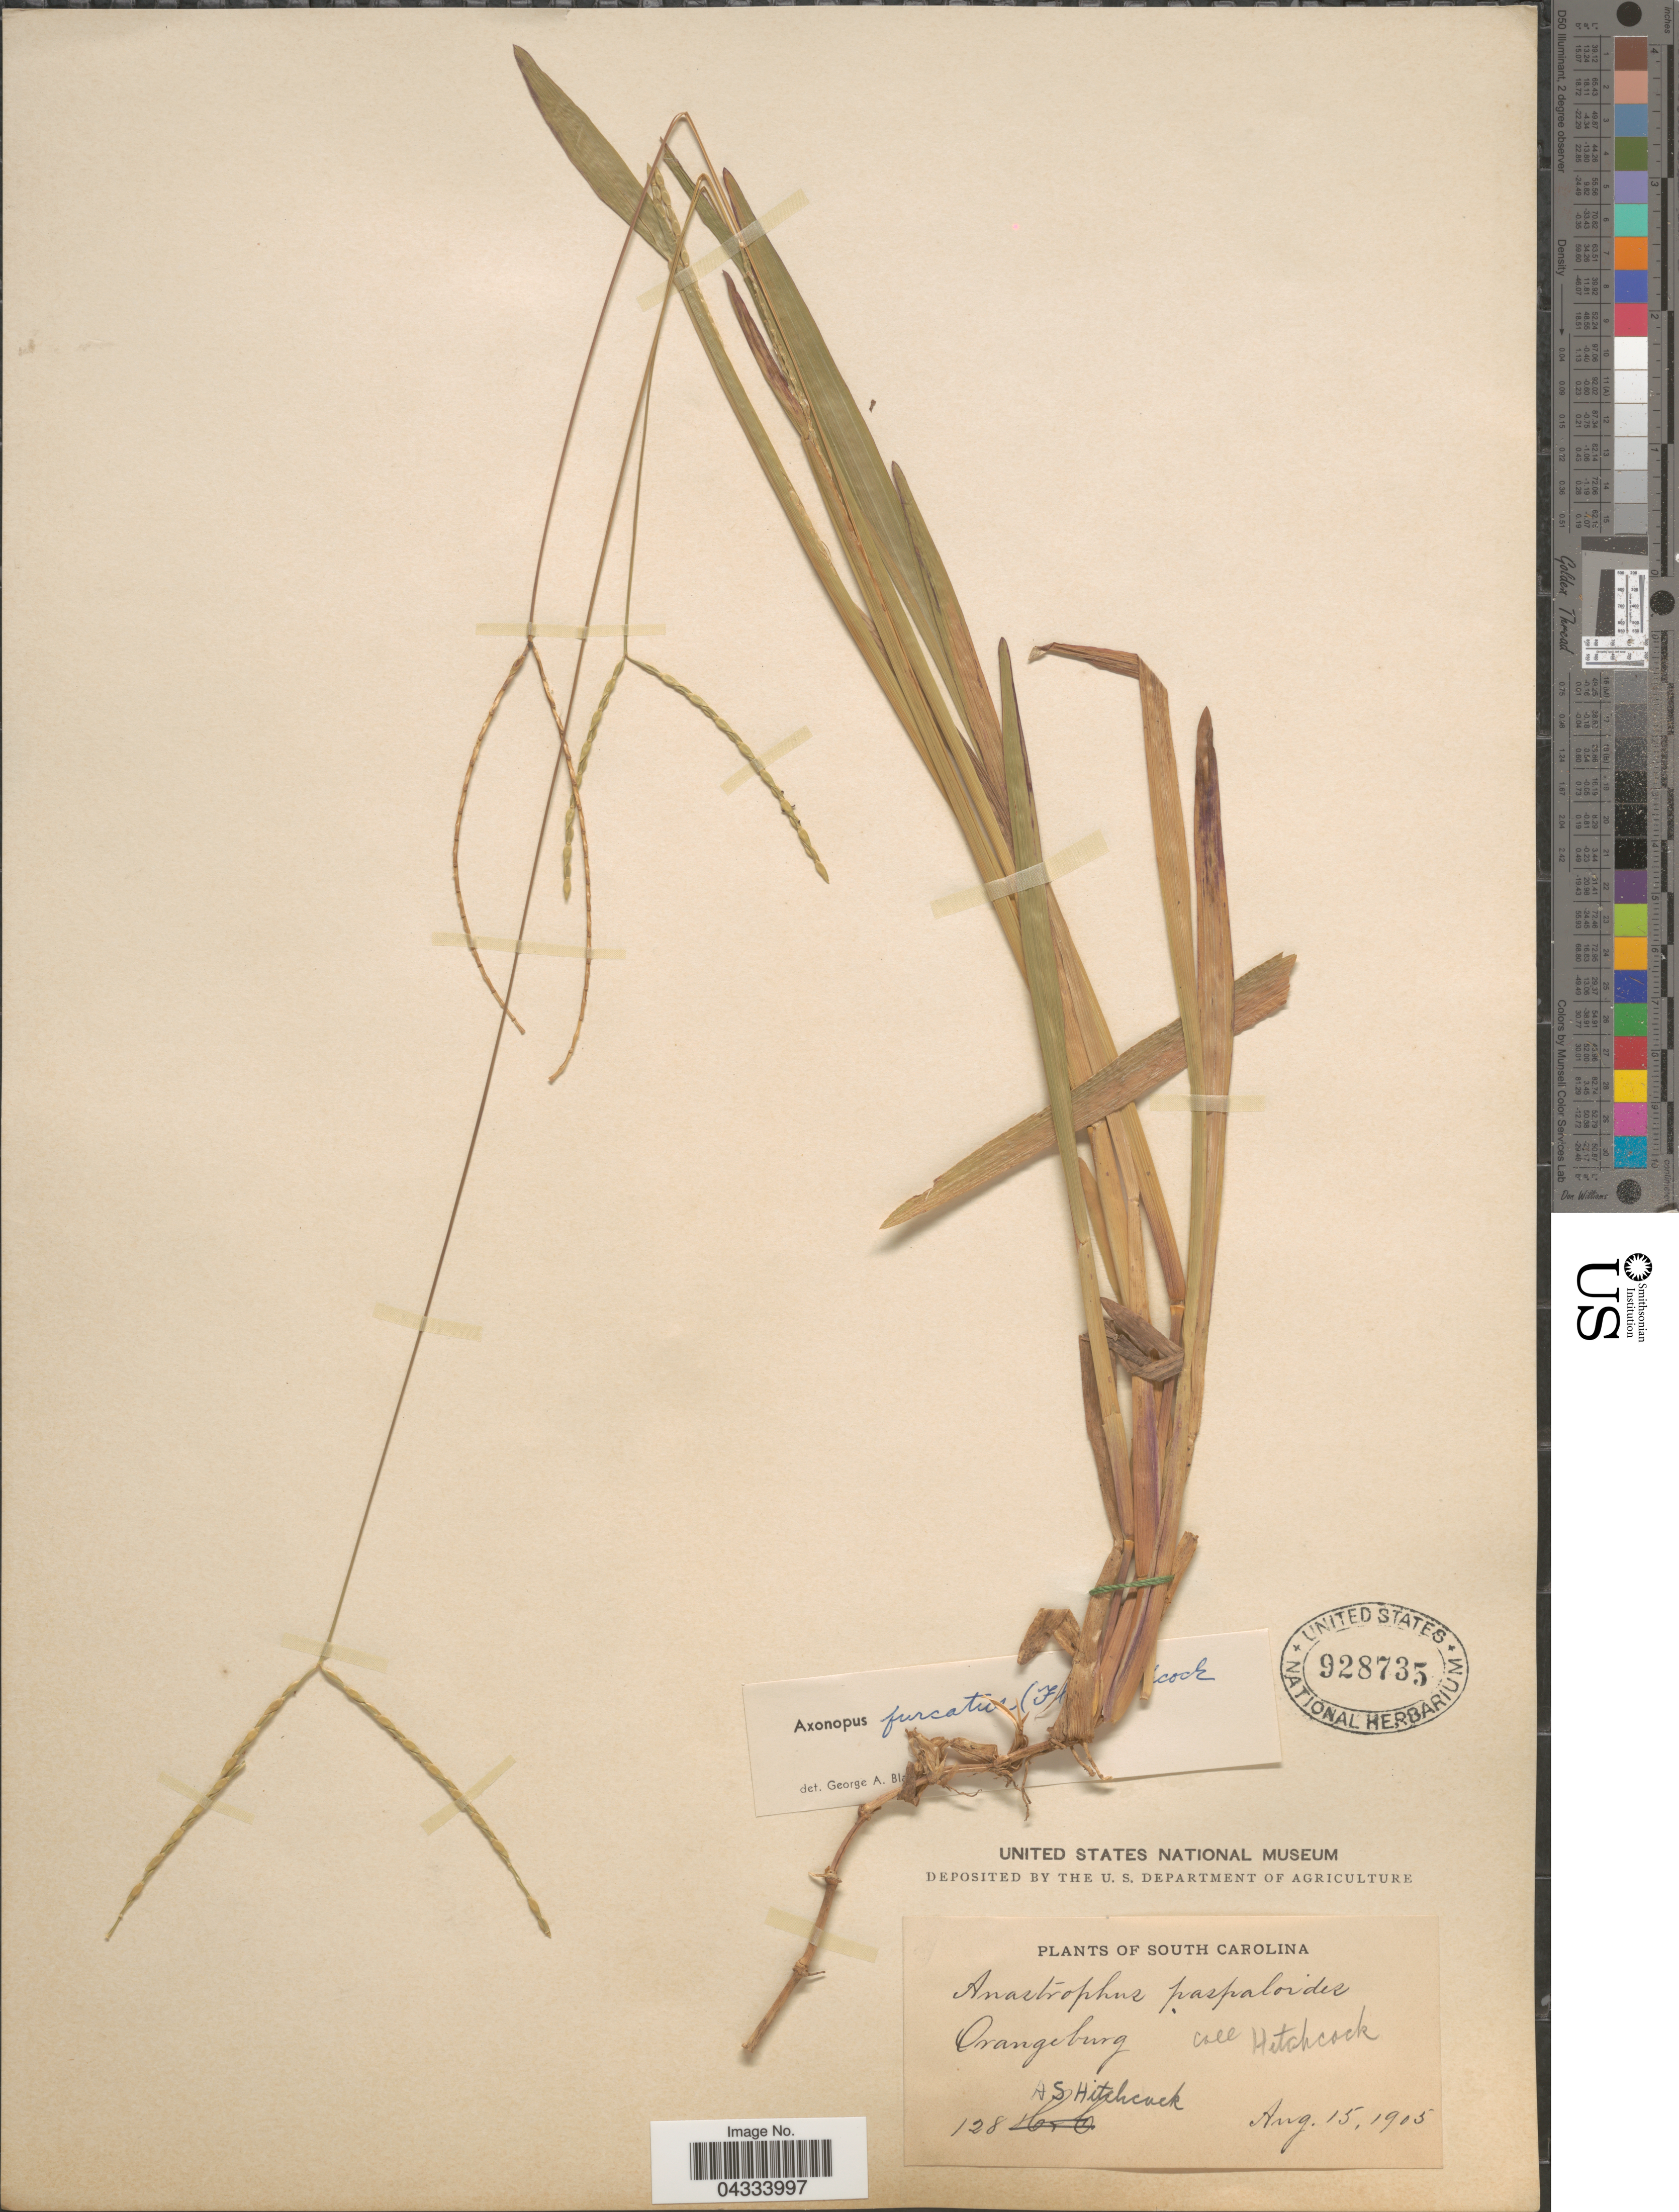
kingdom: Plantae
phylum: Tracheophyta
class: Liliopsida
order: Poales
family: Poaceae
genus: Axonopus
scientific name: Axonopus furcatus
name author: (Flüggé) Hitchc.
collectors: A. S. Hitchcock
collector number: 128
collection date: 1905-08-15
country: United States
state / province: South Carolina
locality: Orangeburg.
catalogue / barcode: US 928735